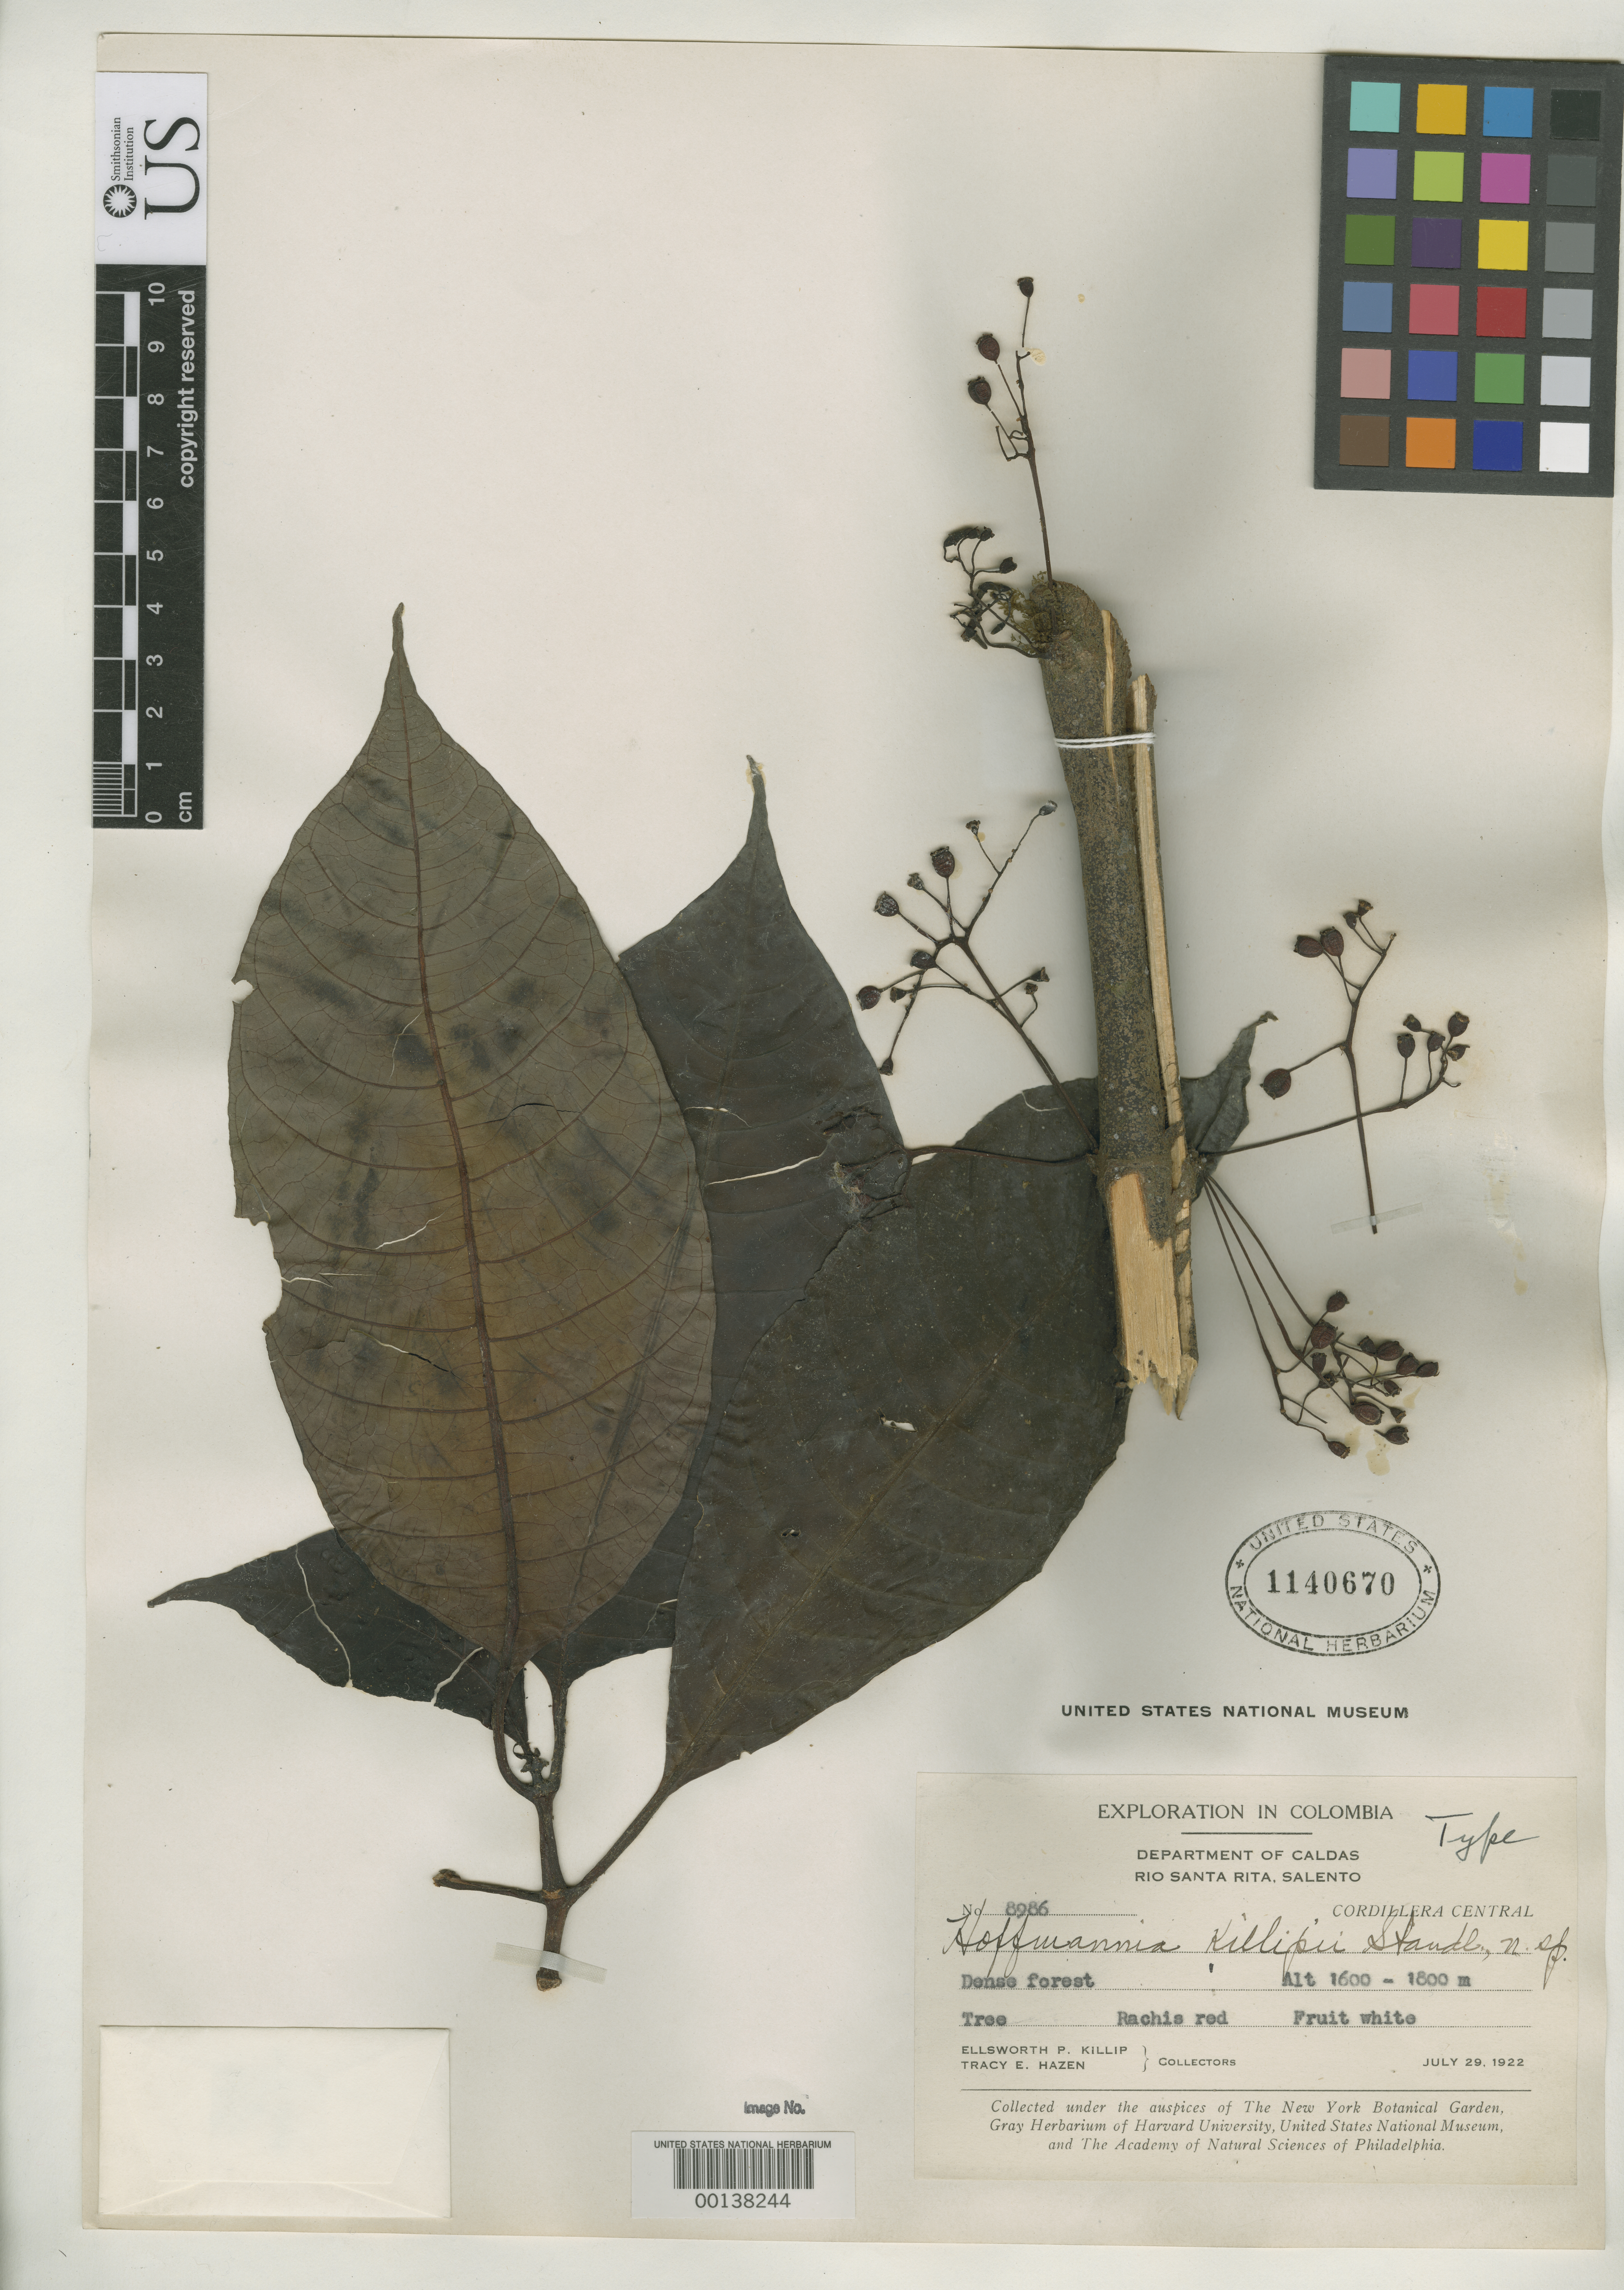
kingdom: Plantae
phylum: Tracheophyta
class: Magnoliopsida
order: Gentianales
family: Rubiaceae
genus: Hoffmannia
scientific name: Hoffmannia killipii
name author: Standl.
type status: Holotype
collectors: E. P. Killip & T. E. Hazen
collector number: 8986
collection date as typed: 29 Jul 1922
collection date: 1922-07-29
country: Colombia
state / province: Caldas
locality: Rio Santa Rita, Salento.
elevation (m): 1600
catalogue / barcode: US 1140670